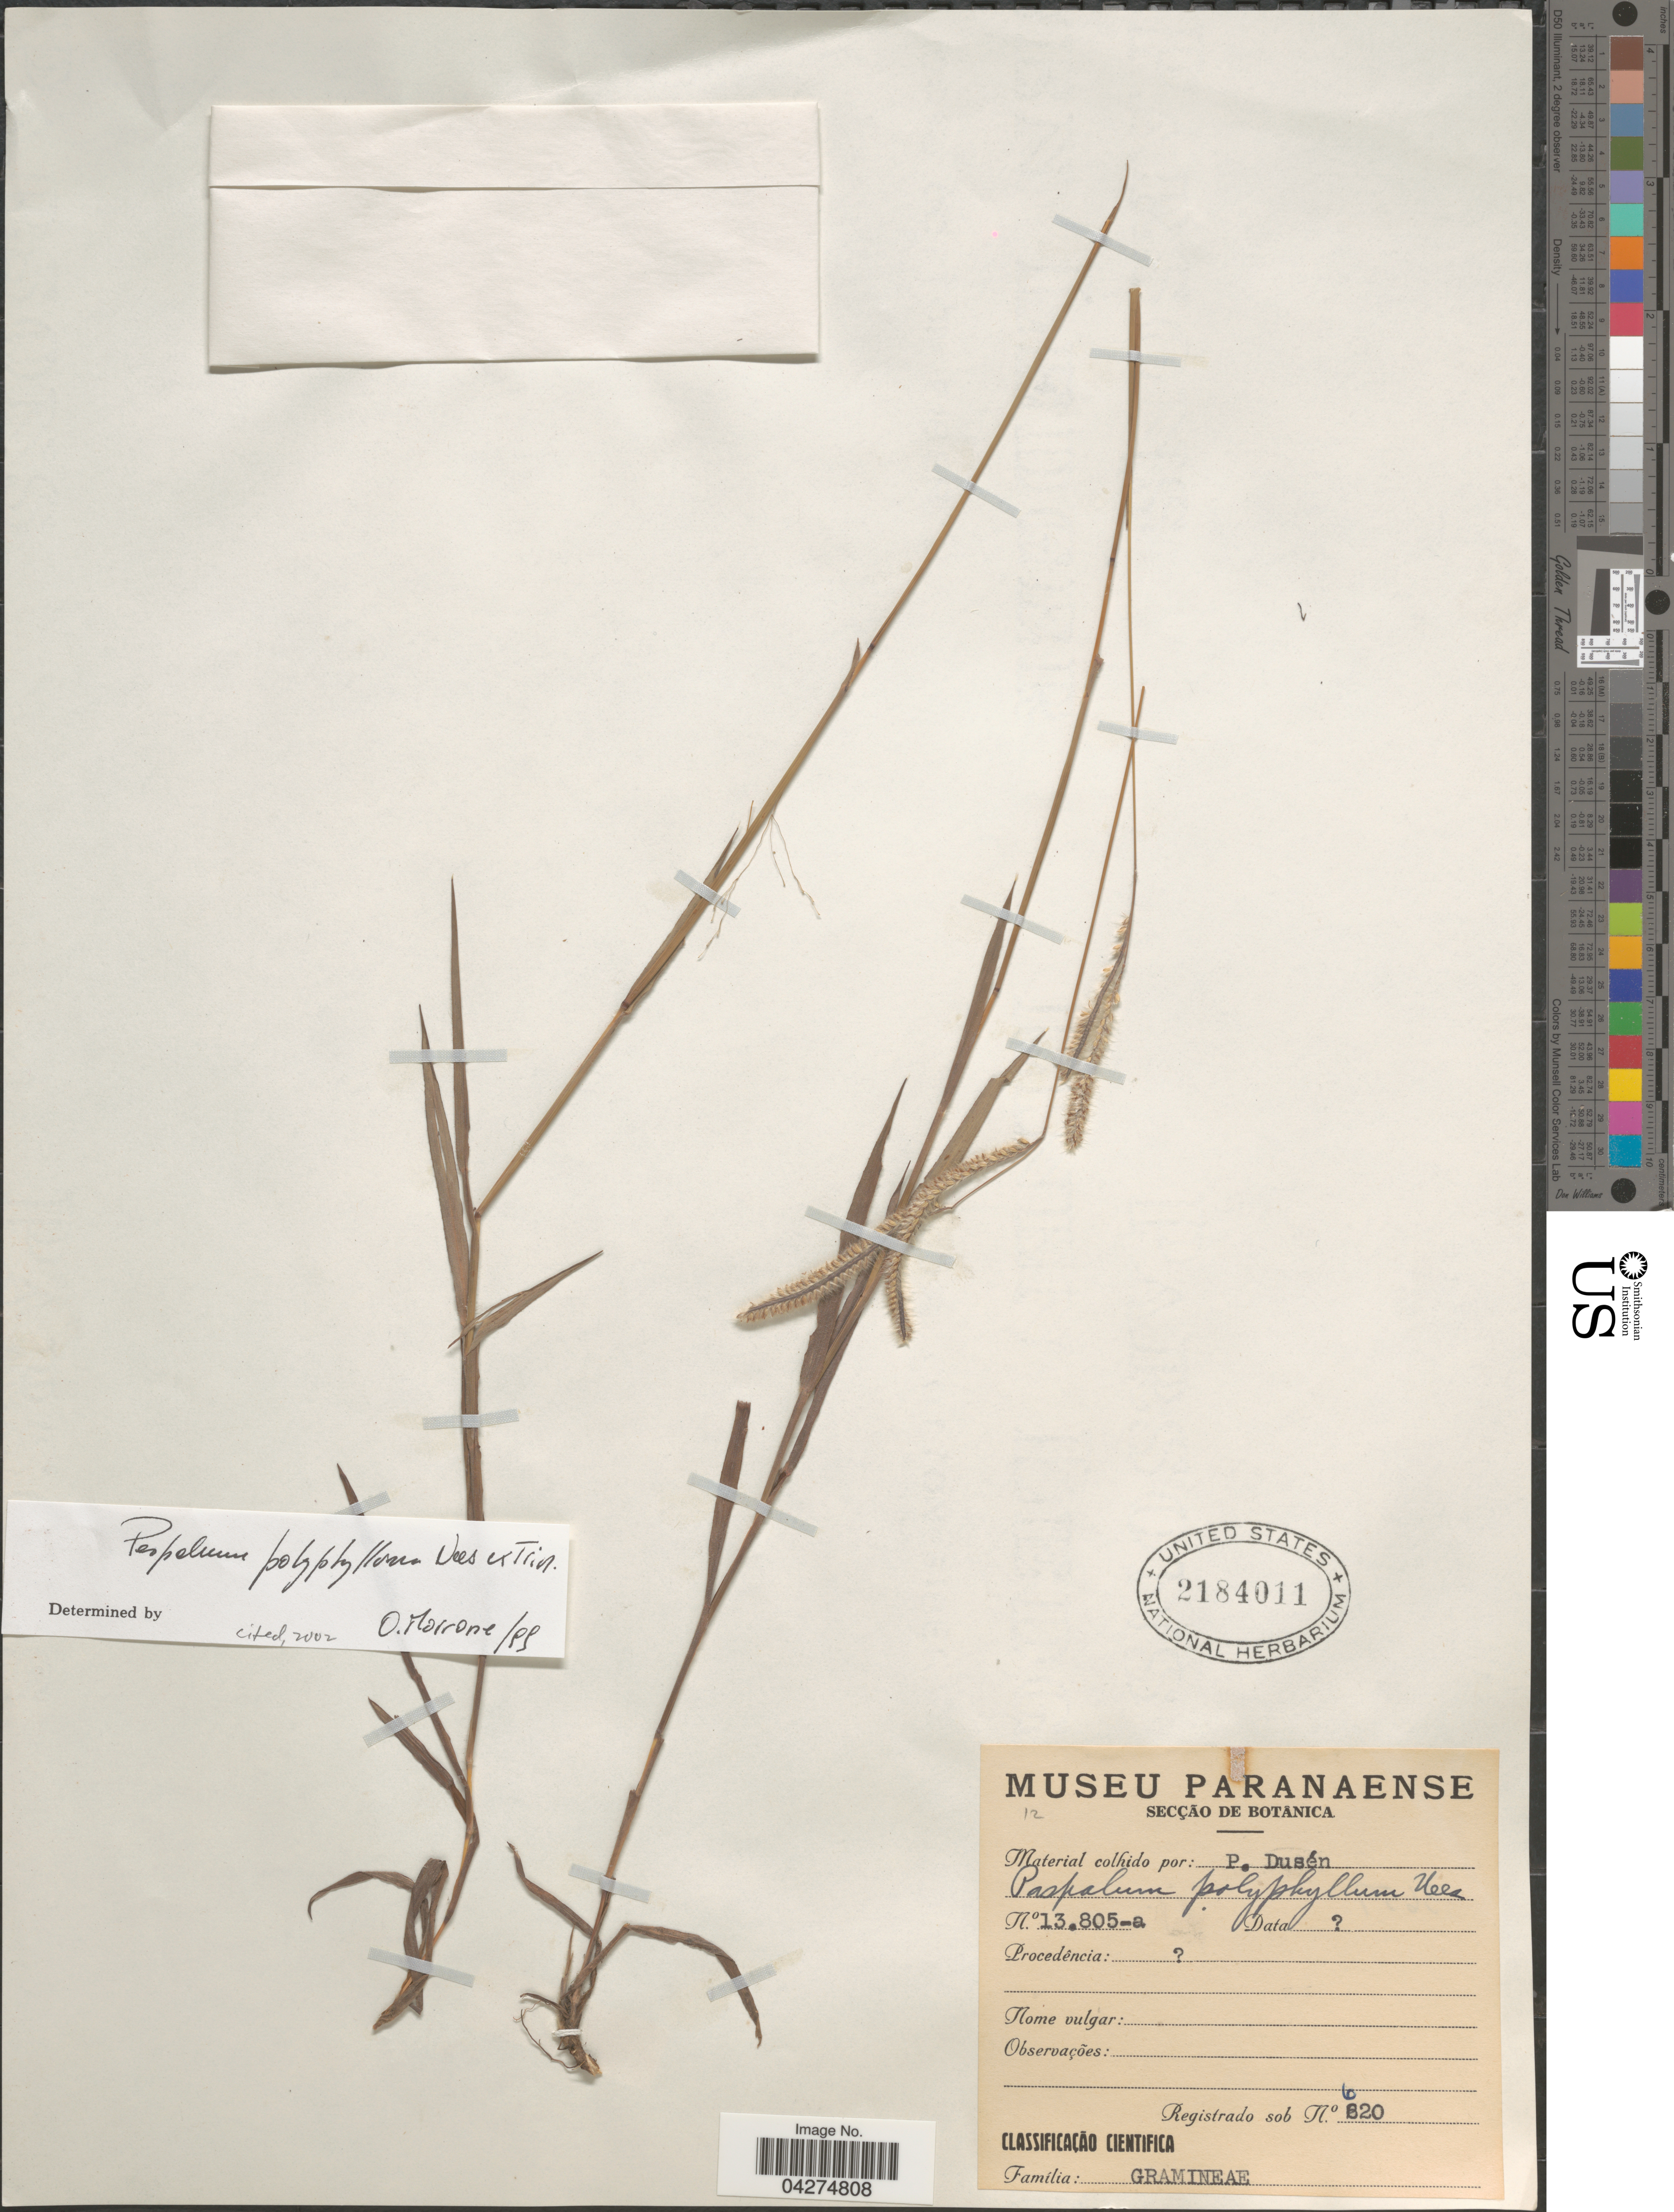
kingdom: Plantae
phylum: Tracheophyta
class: Liliopsida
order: Poales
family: Poaceae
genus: Paspalum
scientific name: Paspalum polyphyllum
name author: Nees ex Trin.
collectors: P. Dusén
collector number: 13805-a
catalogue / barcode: US 2184011